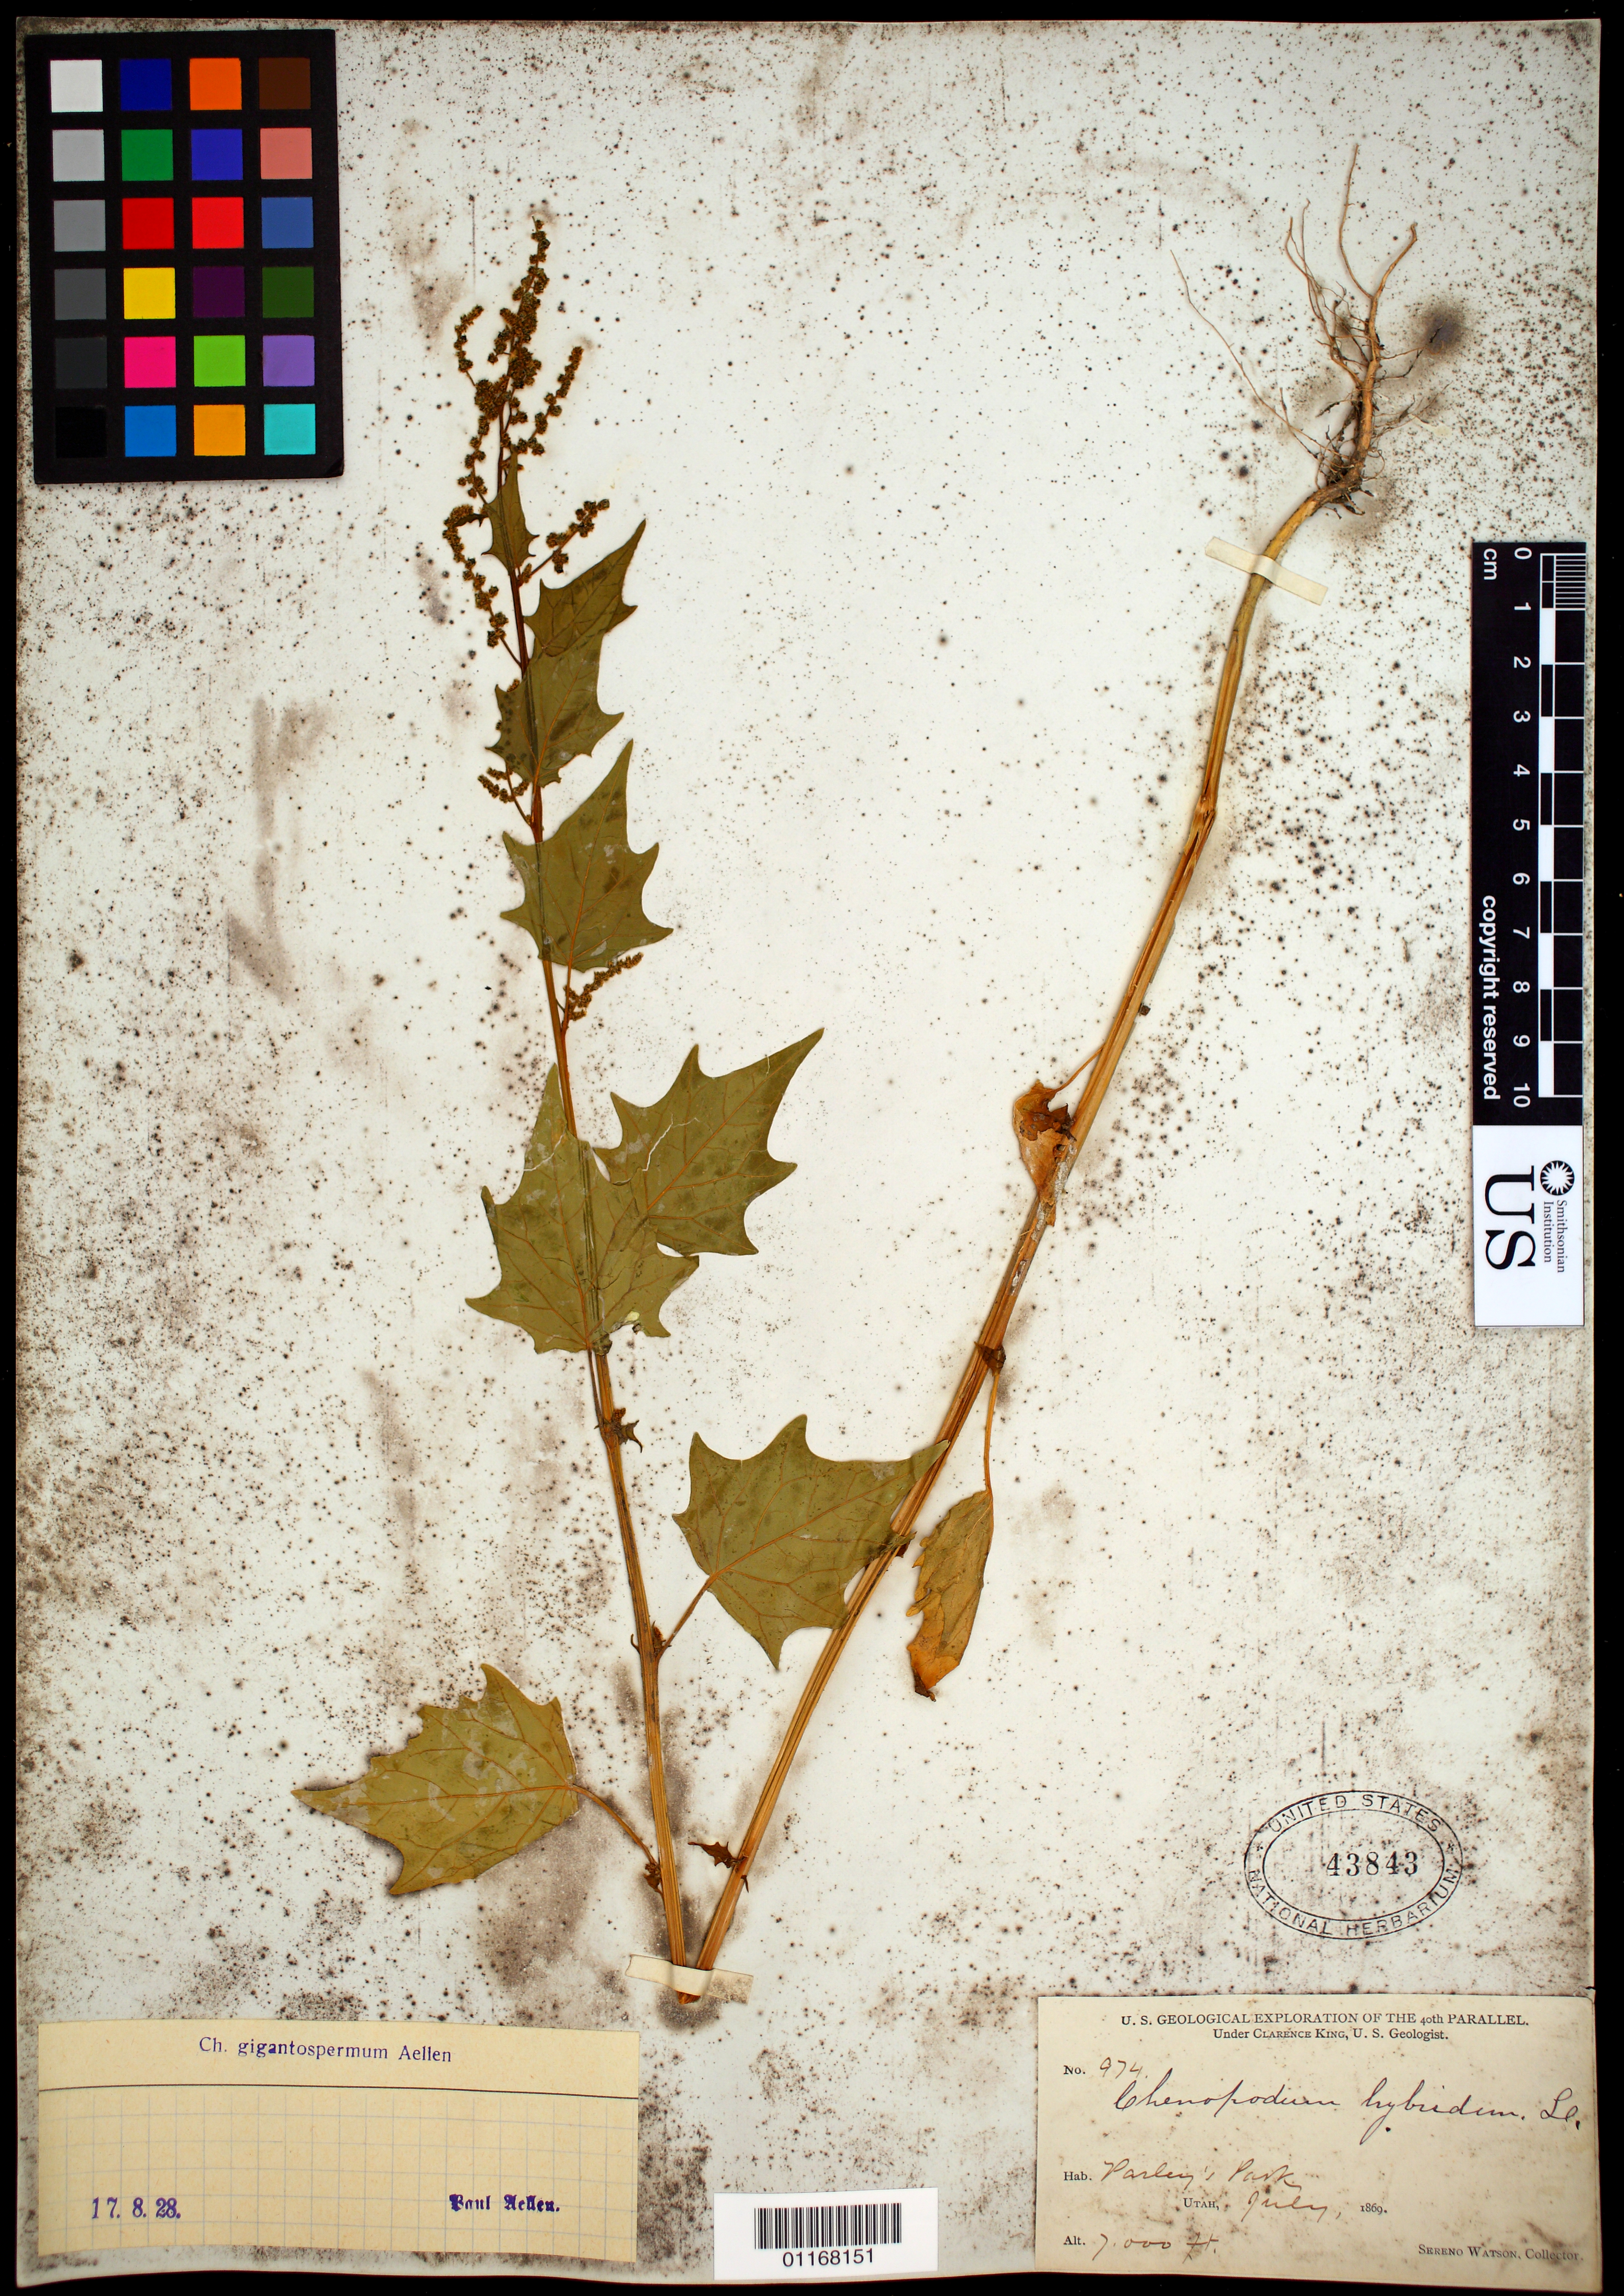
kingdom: Plantae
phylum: Tracheophyta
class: Magnoliopsida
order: Caryophyllales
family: Amaranthaceae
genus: Chenopodium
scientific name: Chenopodium gigantospermum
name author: Aellen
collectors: S. Watson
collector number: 974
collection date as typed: Jul 1869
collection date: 1869-07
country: United States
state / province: Utah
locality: Parley's Park.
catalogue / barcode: US 43843